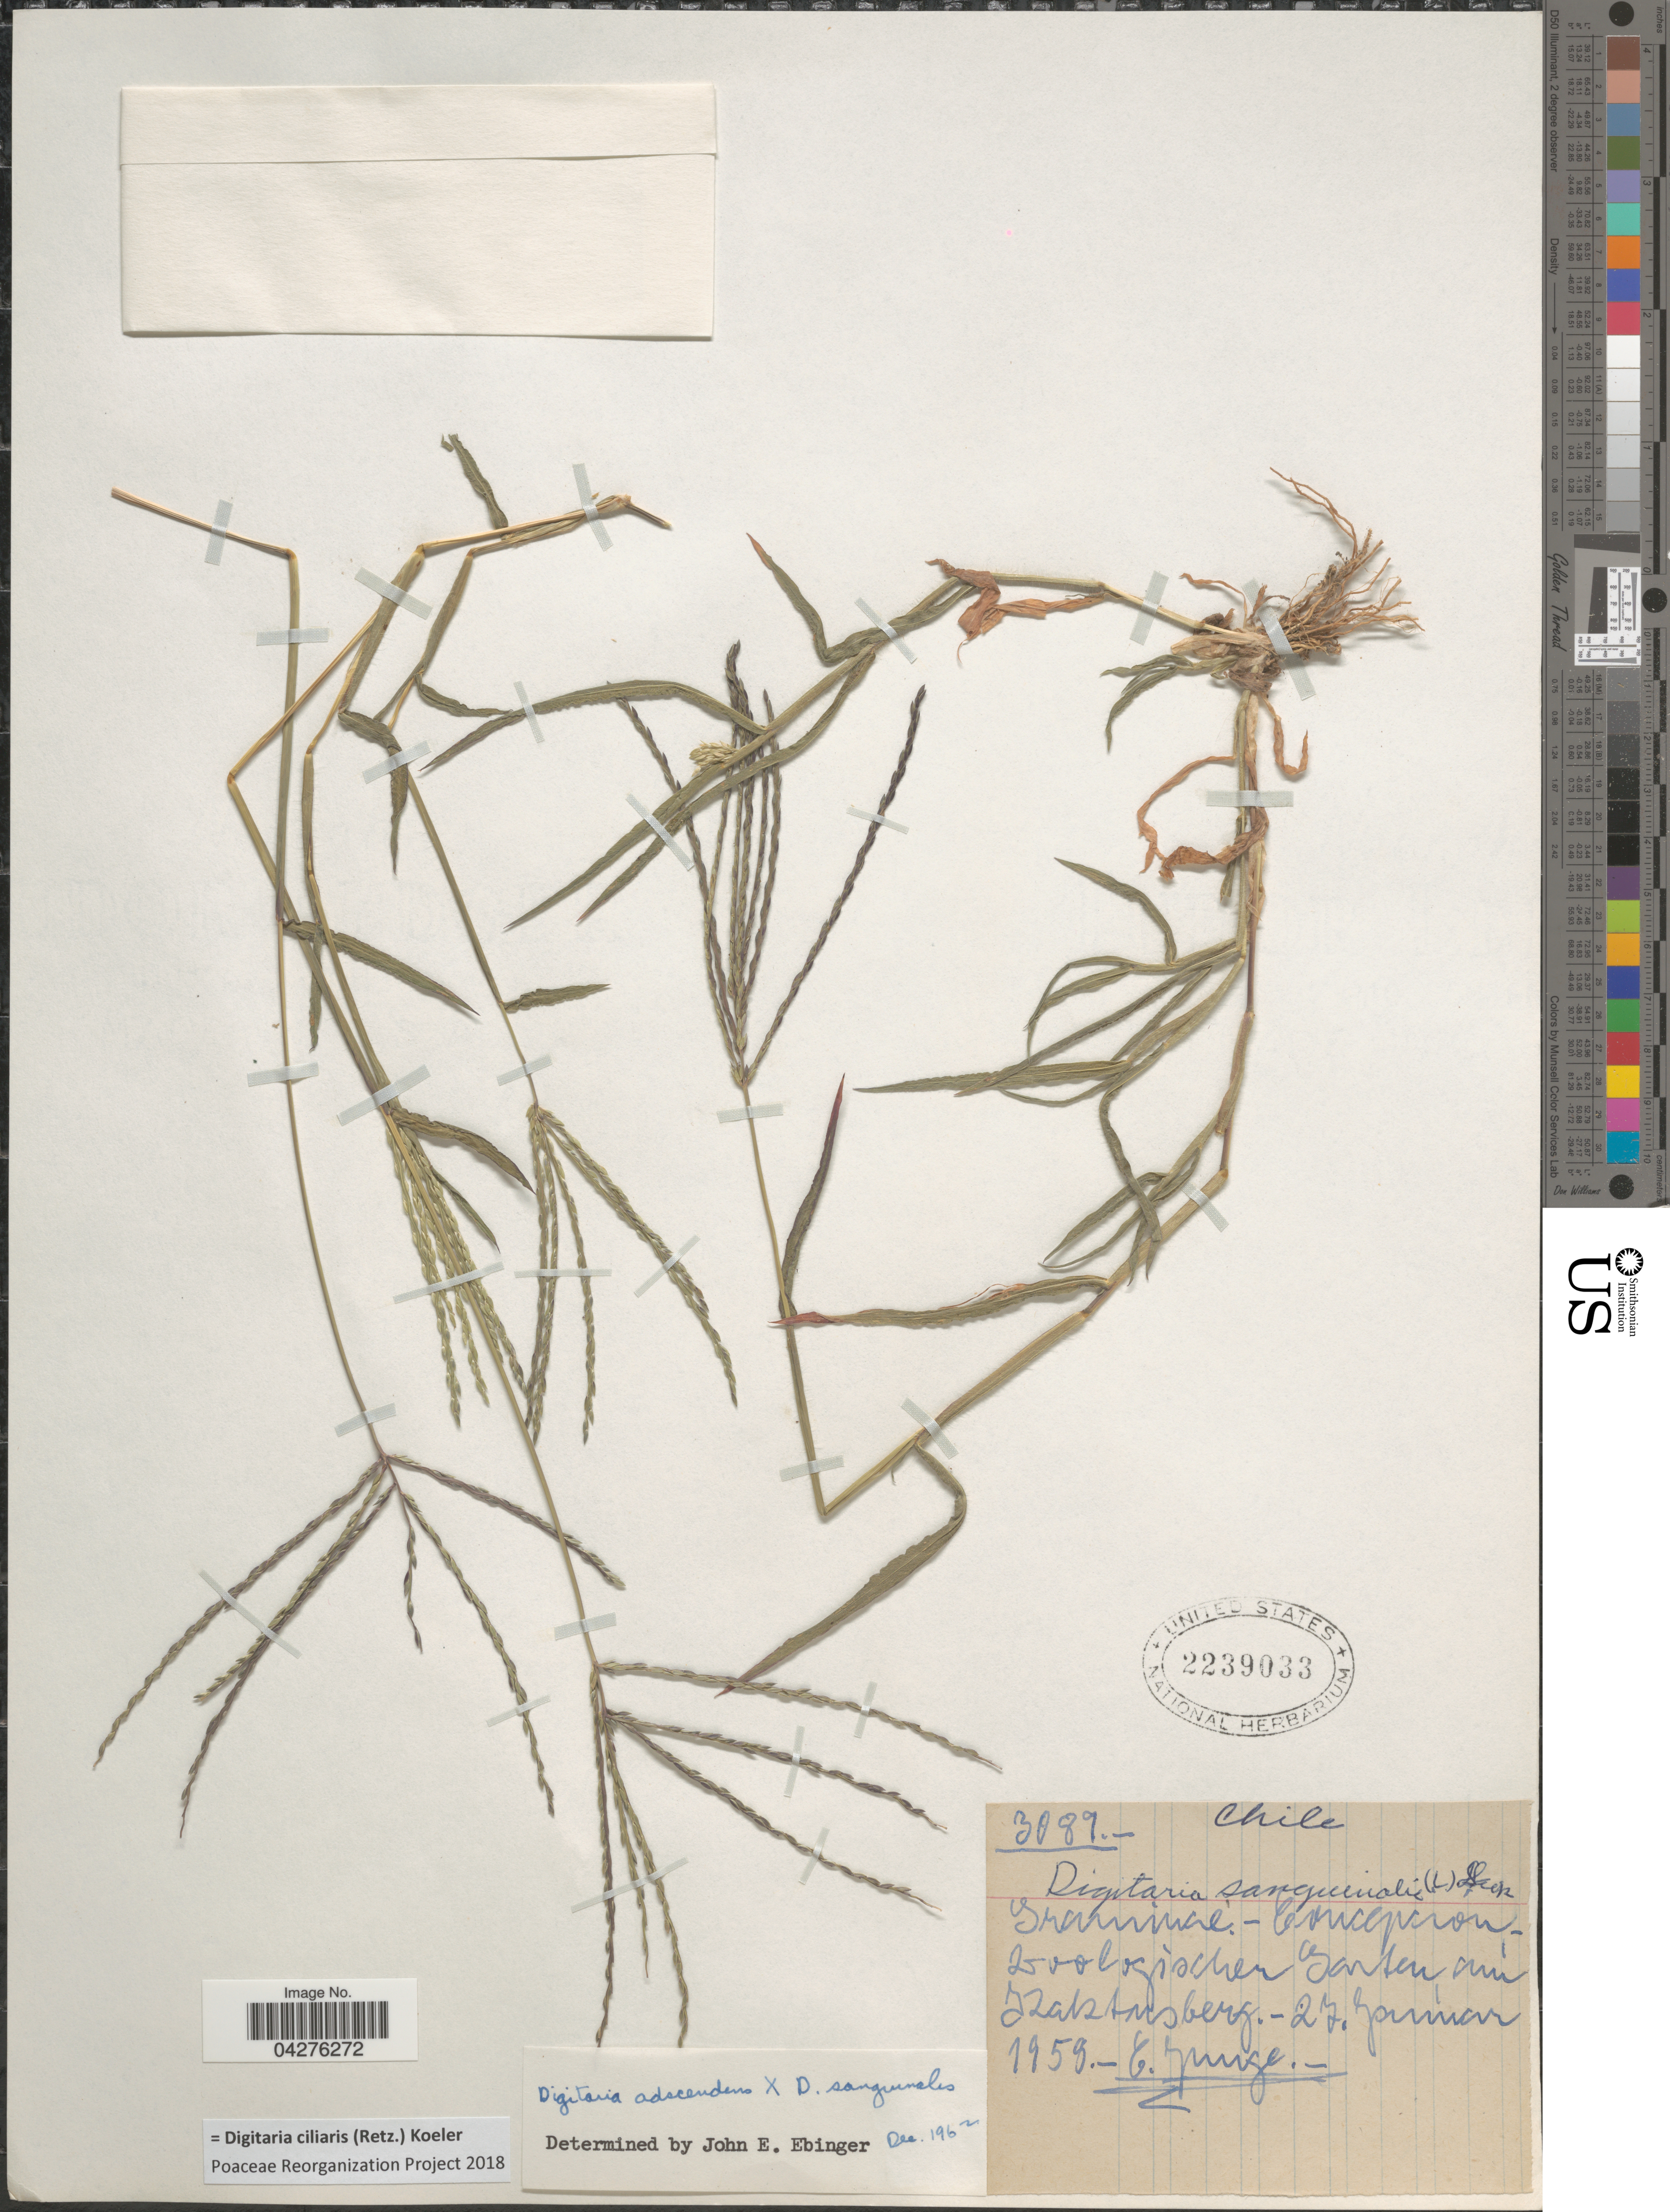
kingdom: Plantae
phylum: Tracheophyta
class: Liliopsida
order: Poales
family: Poaceae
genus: Digitaria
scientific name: Digitaria ciliaris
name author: (Retz.) Koeler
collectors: E. Junge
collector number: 3089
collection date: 1958-01-27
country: Chile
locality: Concepcion - Zoologischer Garten, am Kaktusberg.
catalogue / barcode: US 2239033